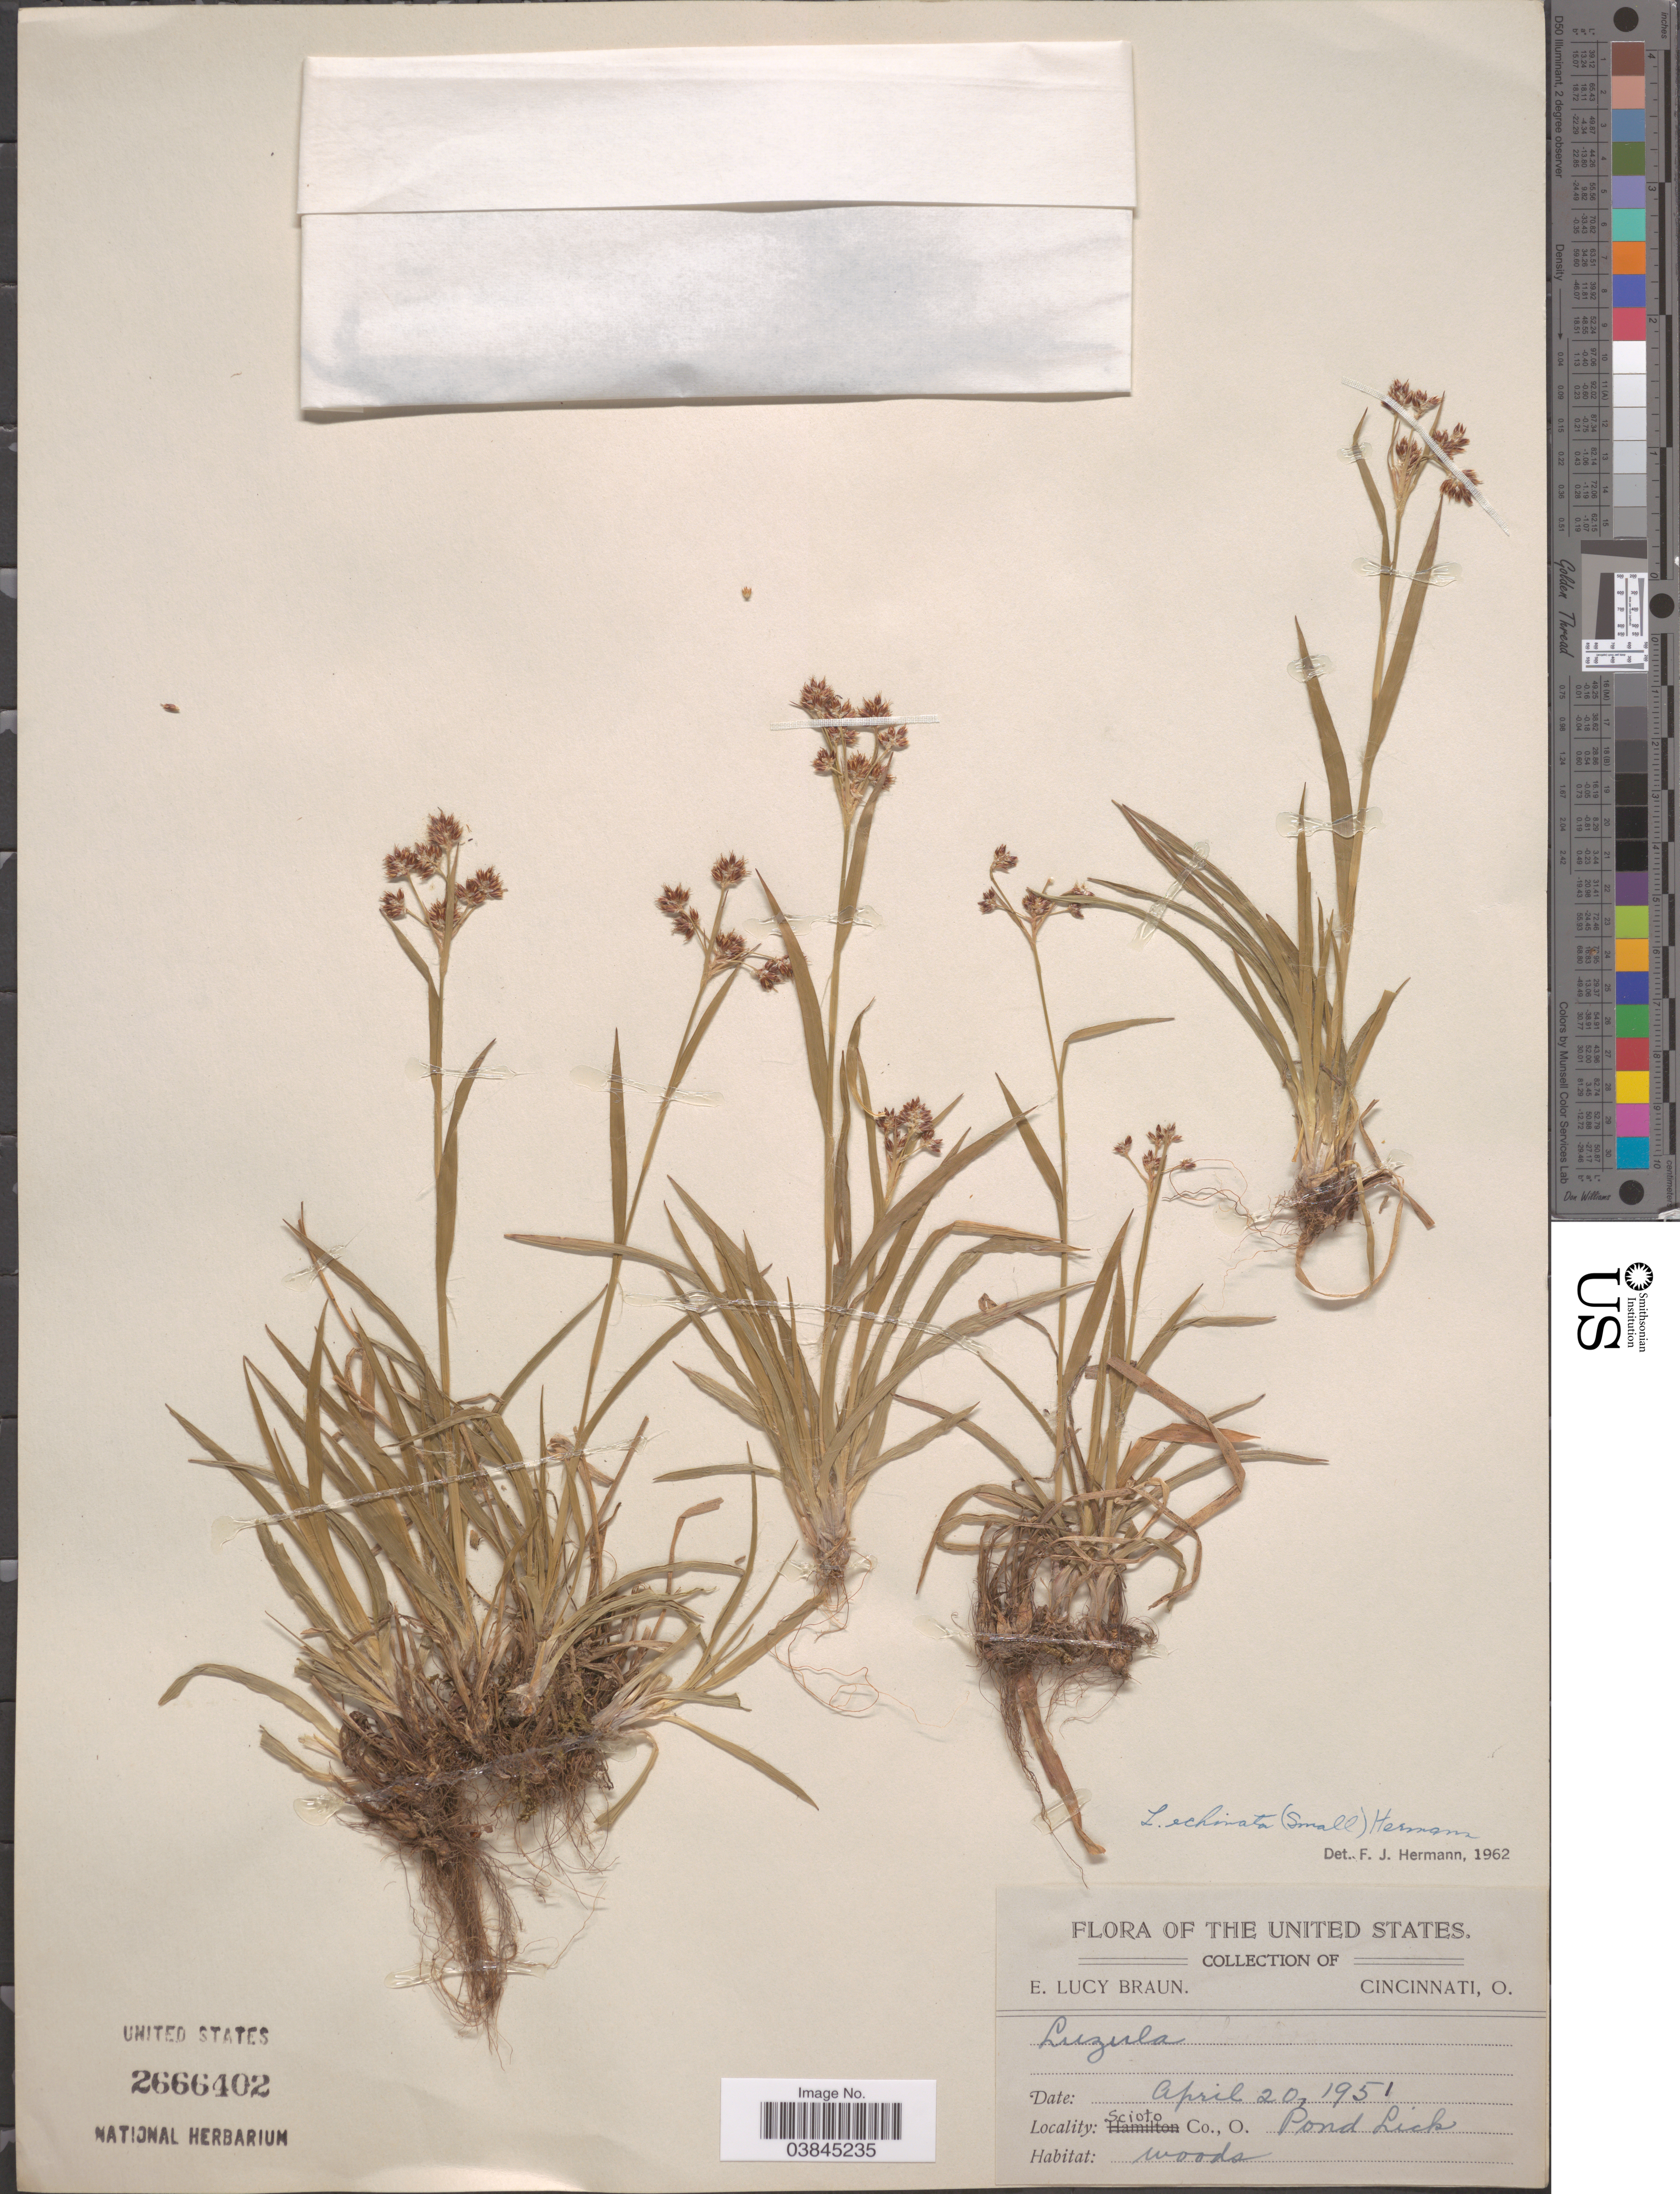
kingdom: Plantae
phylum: Tracheophyta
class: Liliopsida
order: Poales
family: Juncaceae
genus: Luzula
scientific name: Luzula campestris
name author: (L.) DC.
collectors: E. L. Braun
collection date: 1951-04-20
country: United States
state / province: Ohio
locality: Scioto Co. Pond Lick.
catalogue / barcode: US 2666402